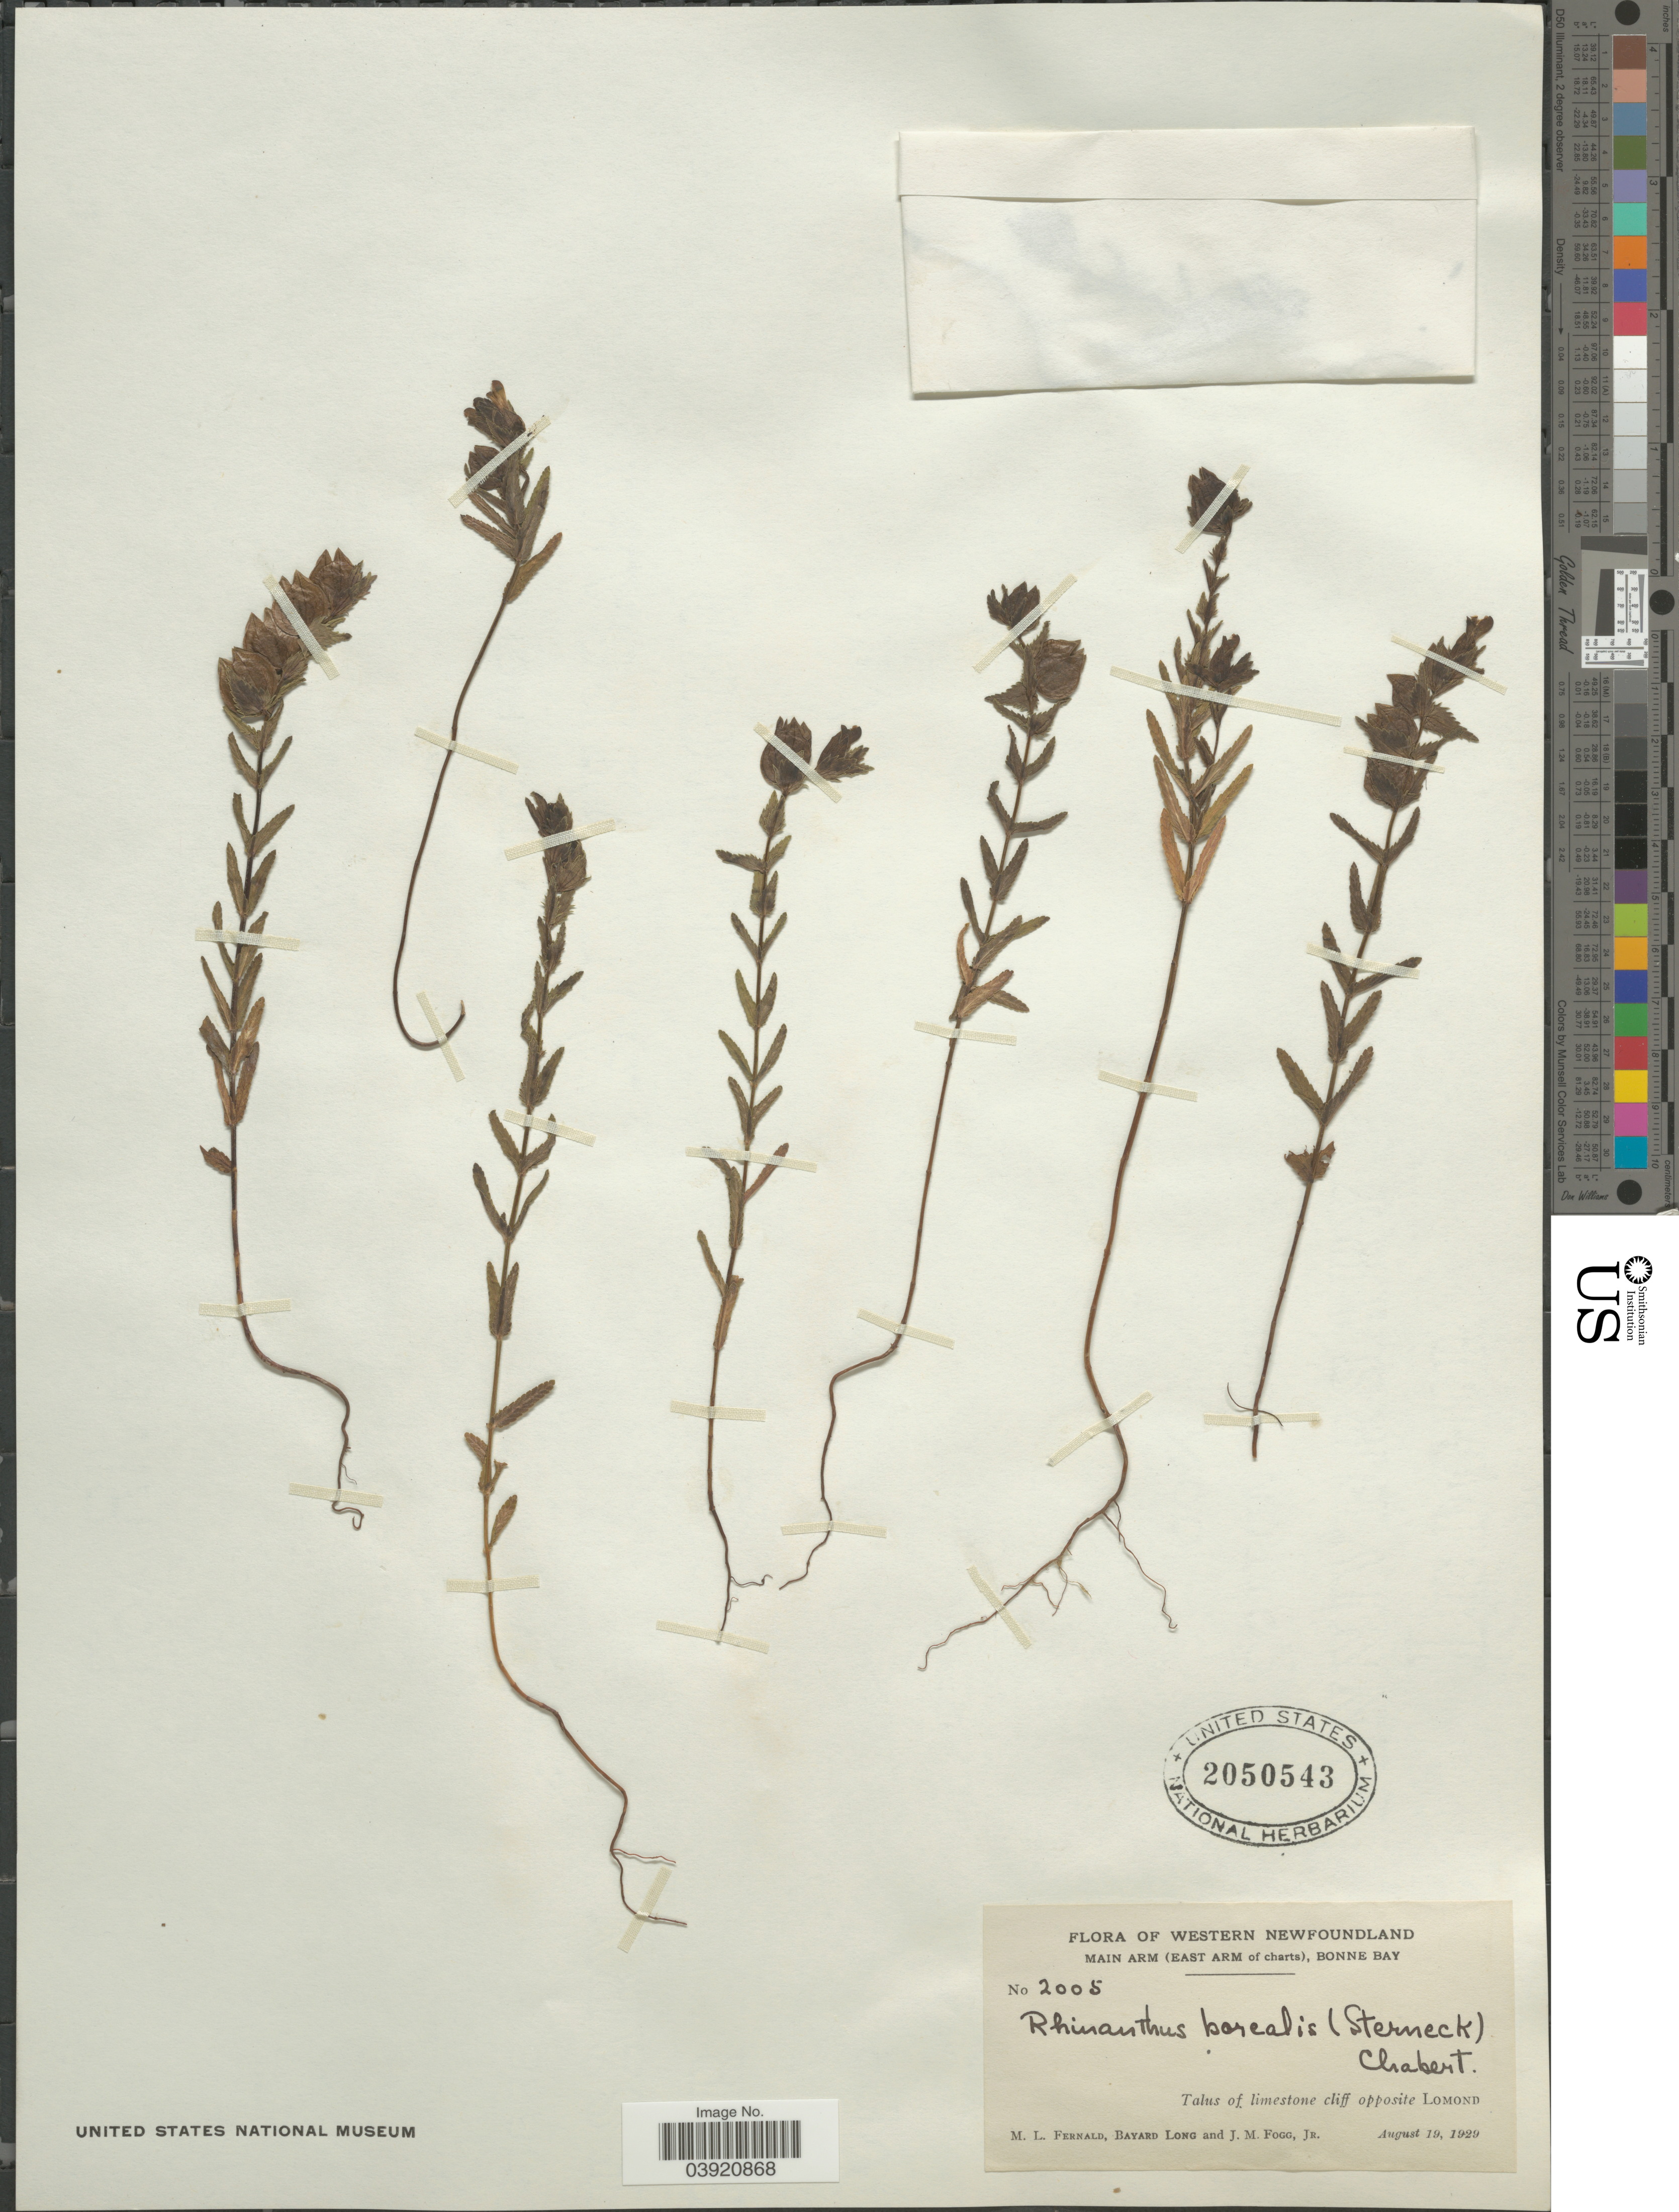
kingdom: Plantae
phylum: Tracheophyta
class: Magnoliopsida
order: Lamiales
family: Orobanchaceae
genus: Rhinanthus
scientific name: Rhinanthus borealis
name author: (Sterneck) Chabert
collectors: M. L. Fernald, B. Long & J. Fogg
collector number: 2005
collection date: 1929-08-19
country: Canada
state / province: Newfoundland and Labrador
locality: Western Newfoundland. Main Arm (East Arm of charts), Bonne Bay. Talus of limestone cliff opposite Lomond.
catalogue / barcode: US 2050543